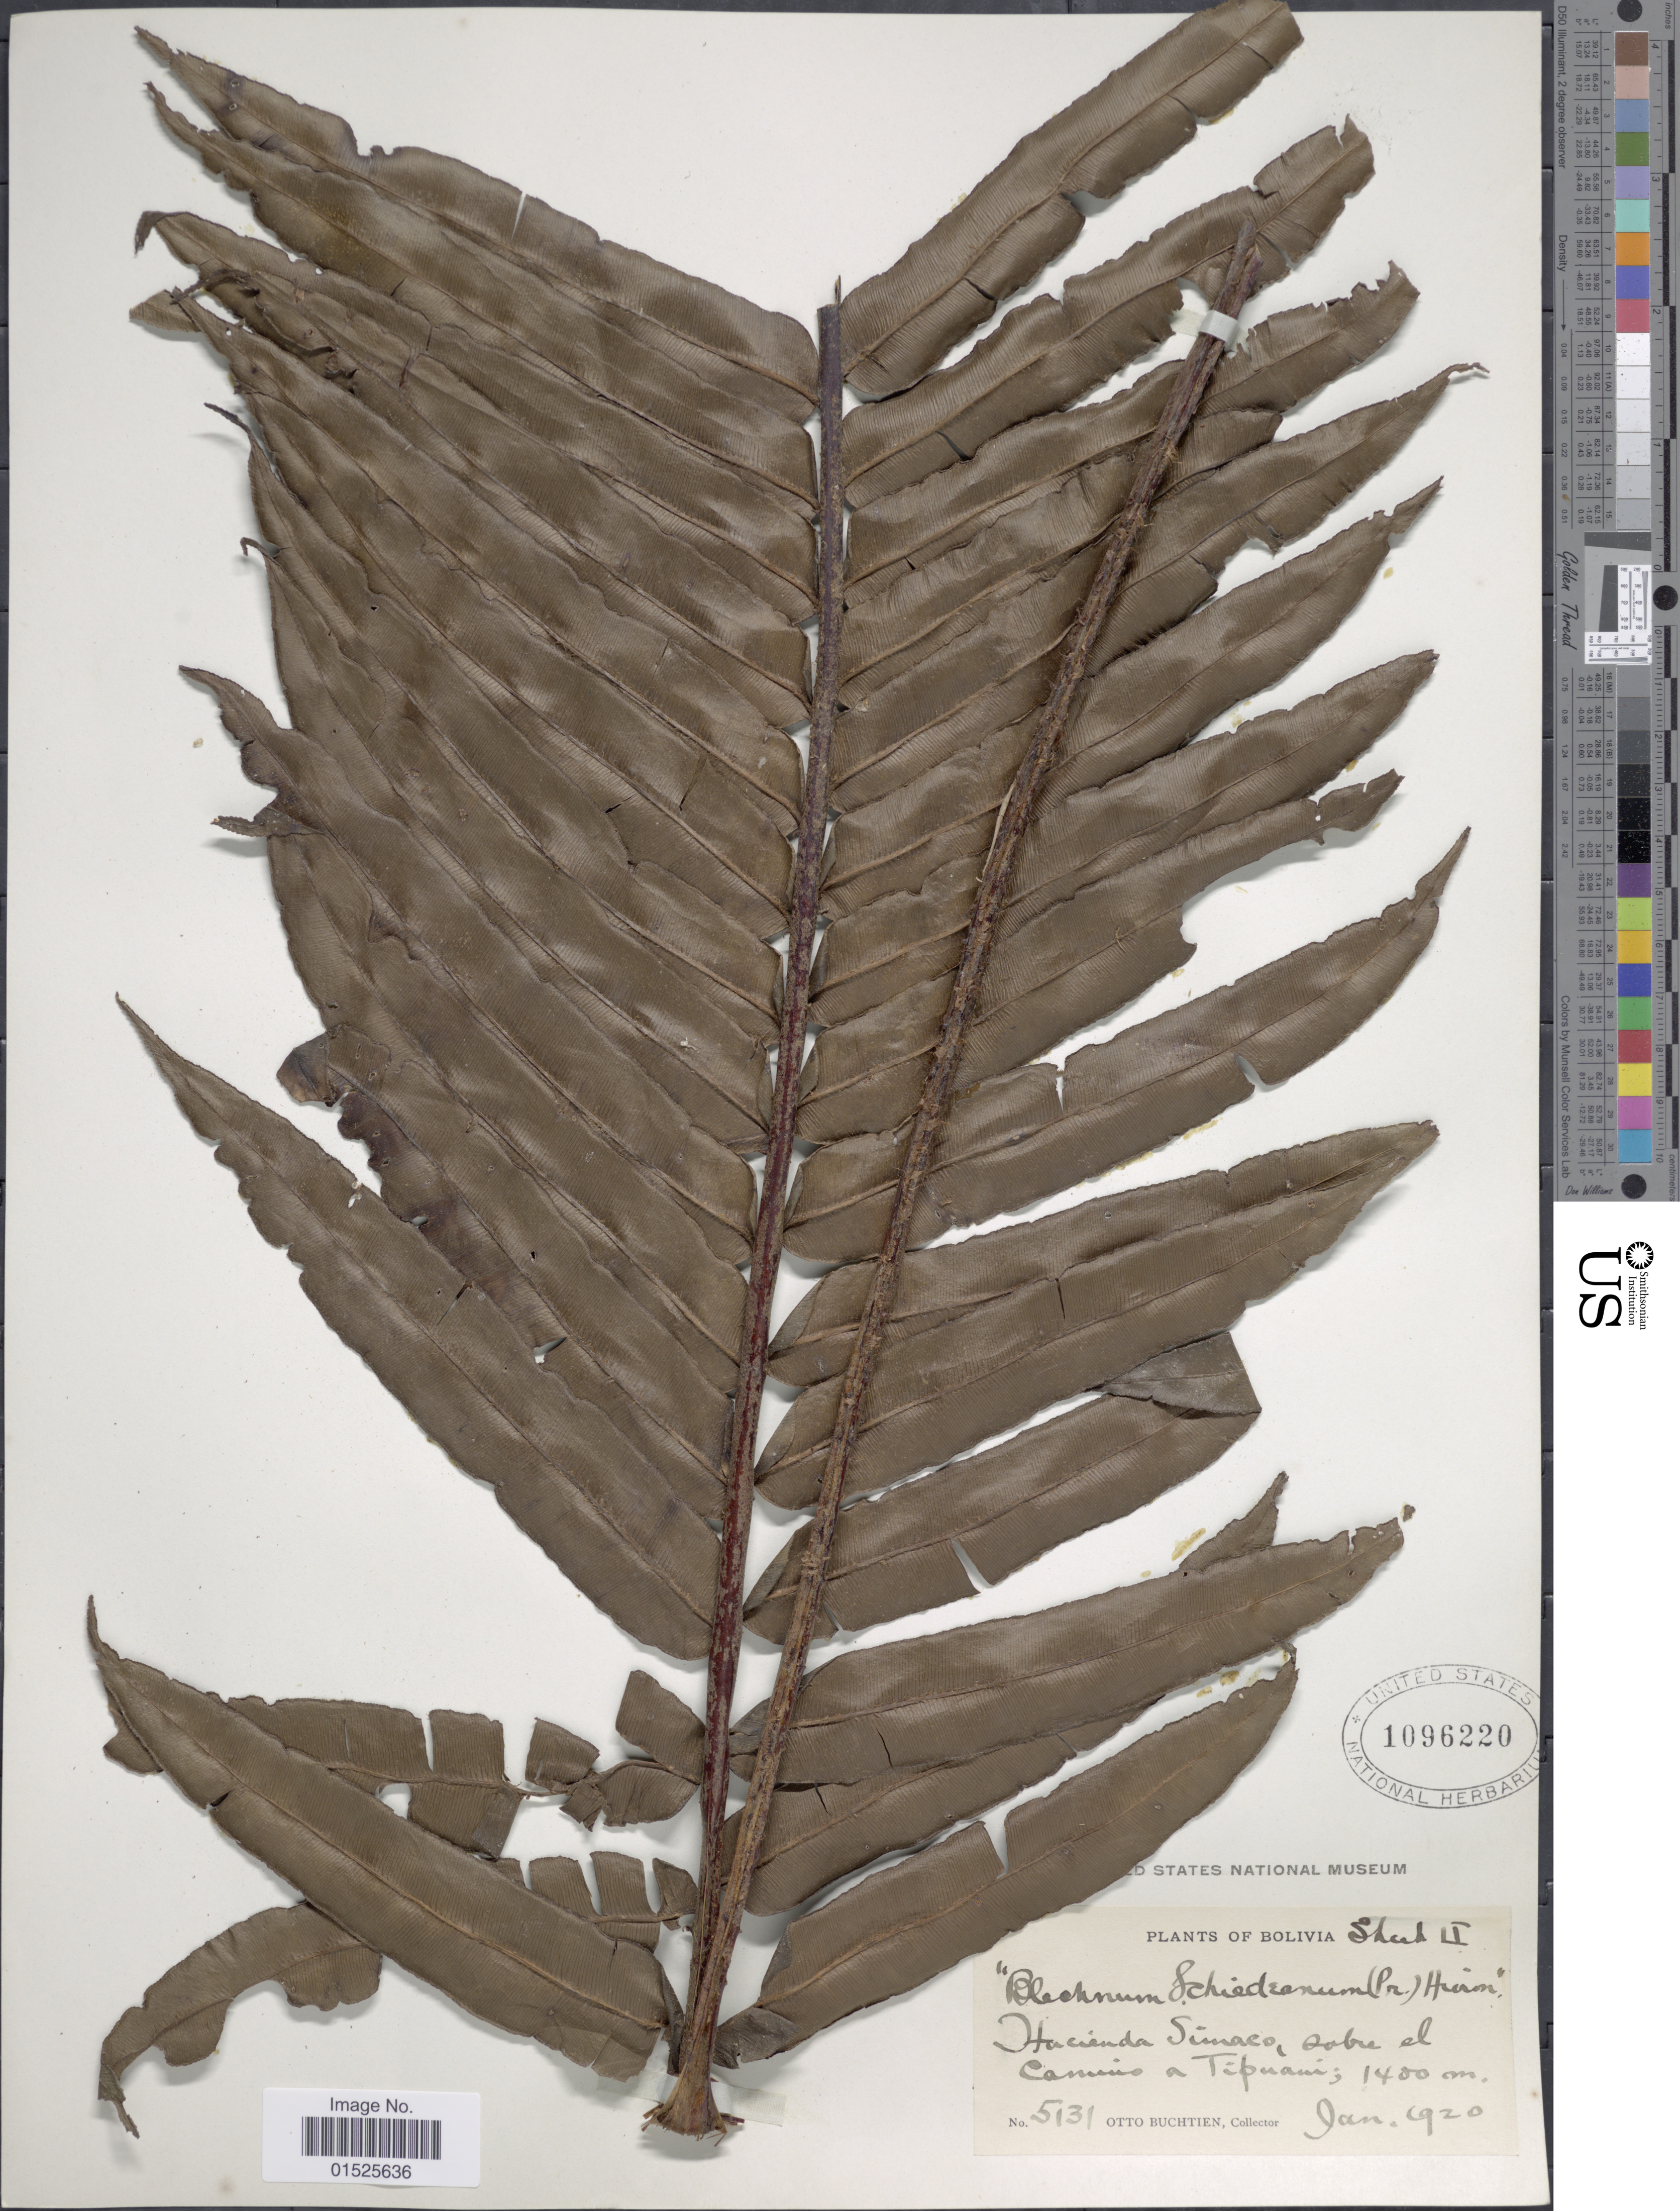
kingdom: Plantae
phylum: Tracheophyta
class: Polypodiopsida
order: Polypodiales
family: Blechnaceae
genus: Blechnum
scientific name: Blechnum cordatum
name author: (Desv.) Hieron.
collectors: O. Buchtien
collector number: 5131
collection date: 1920-01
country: Bolivia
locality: Región subtropical. Hacienda Simaco sobre el camino a Tipuani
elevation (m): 1400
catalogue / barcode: US 1096220